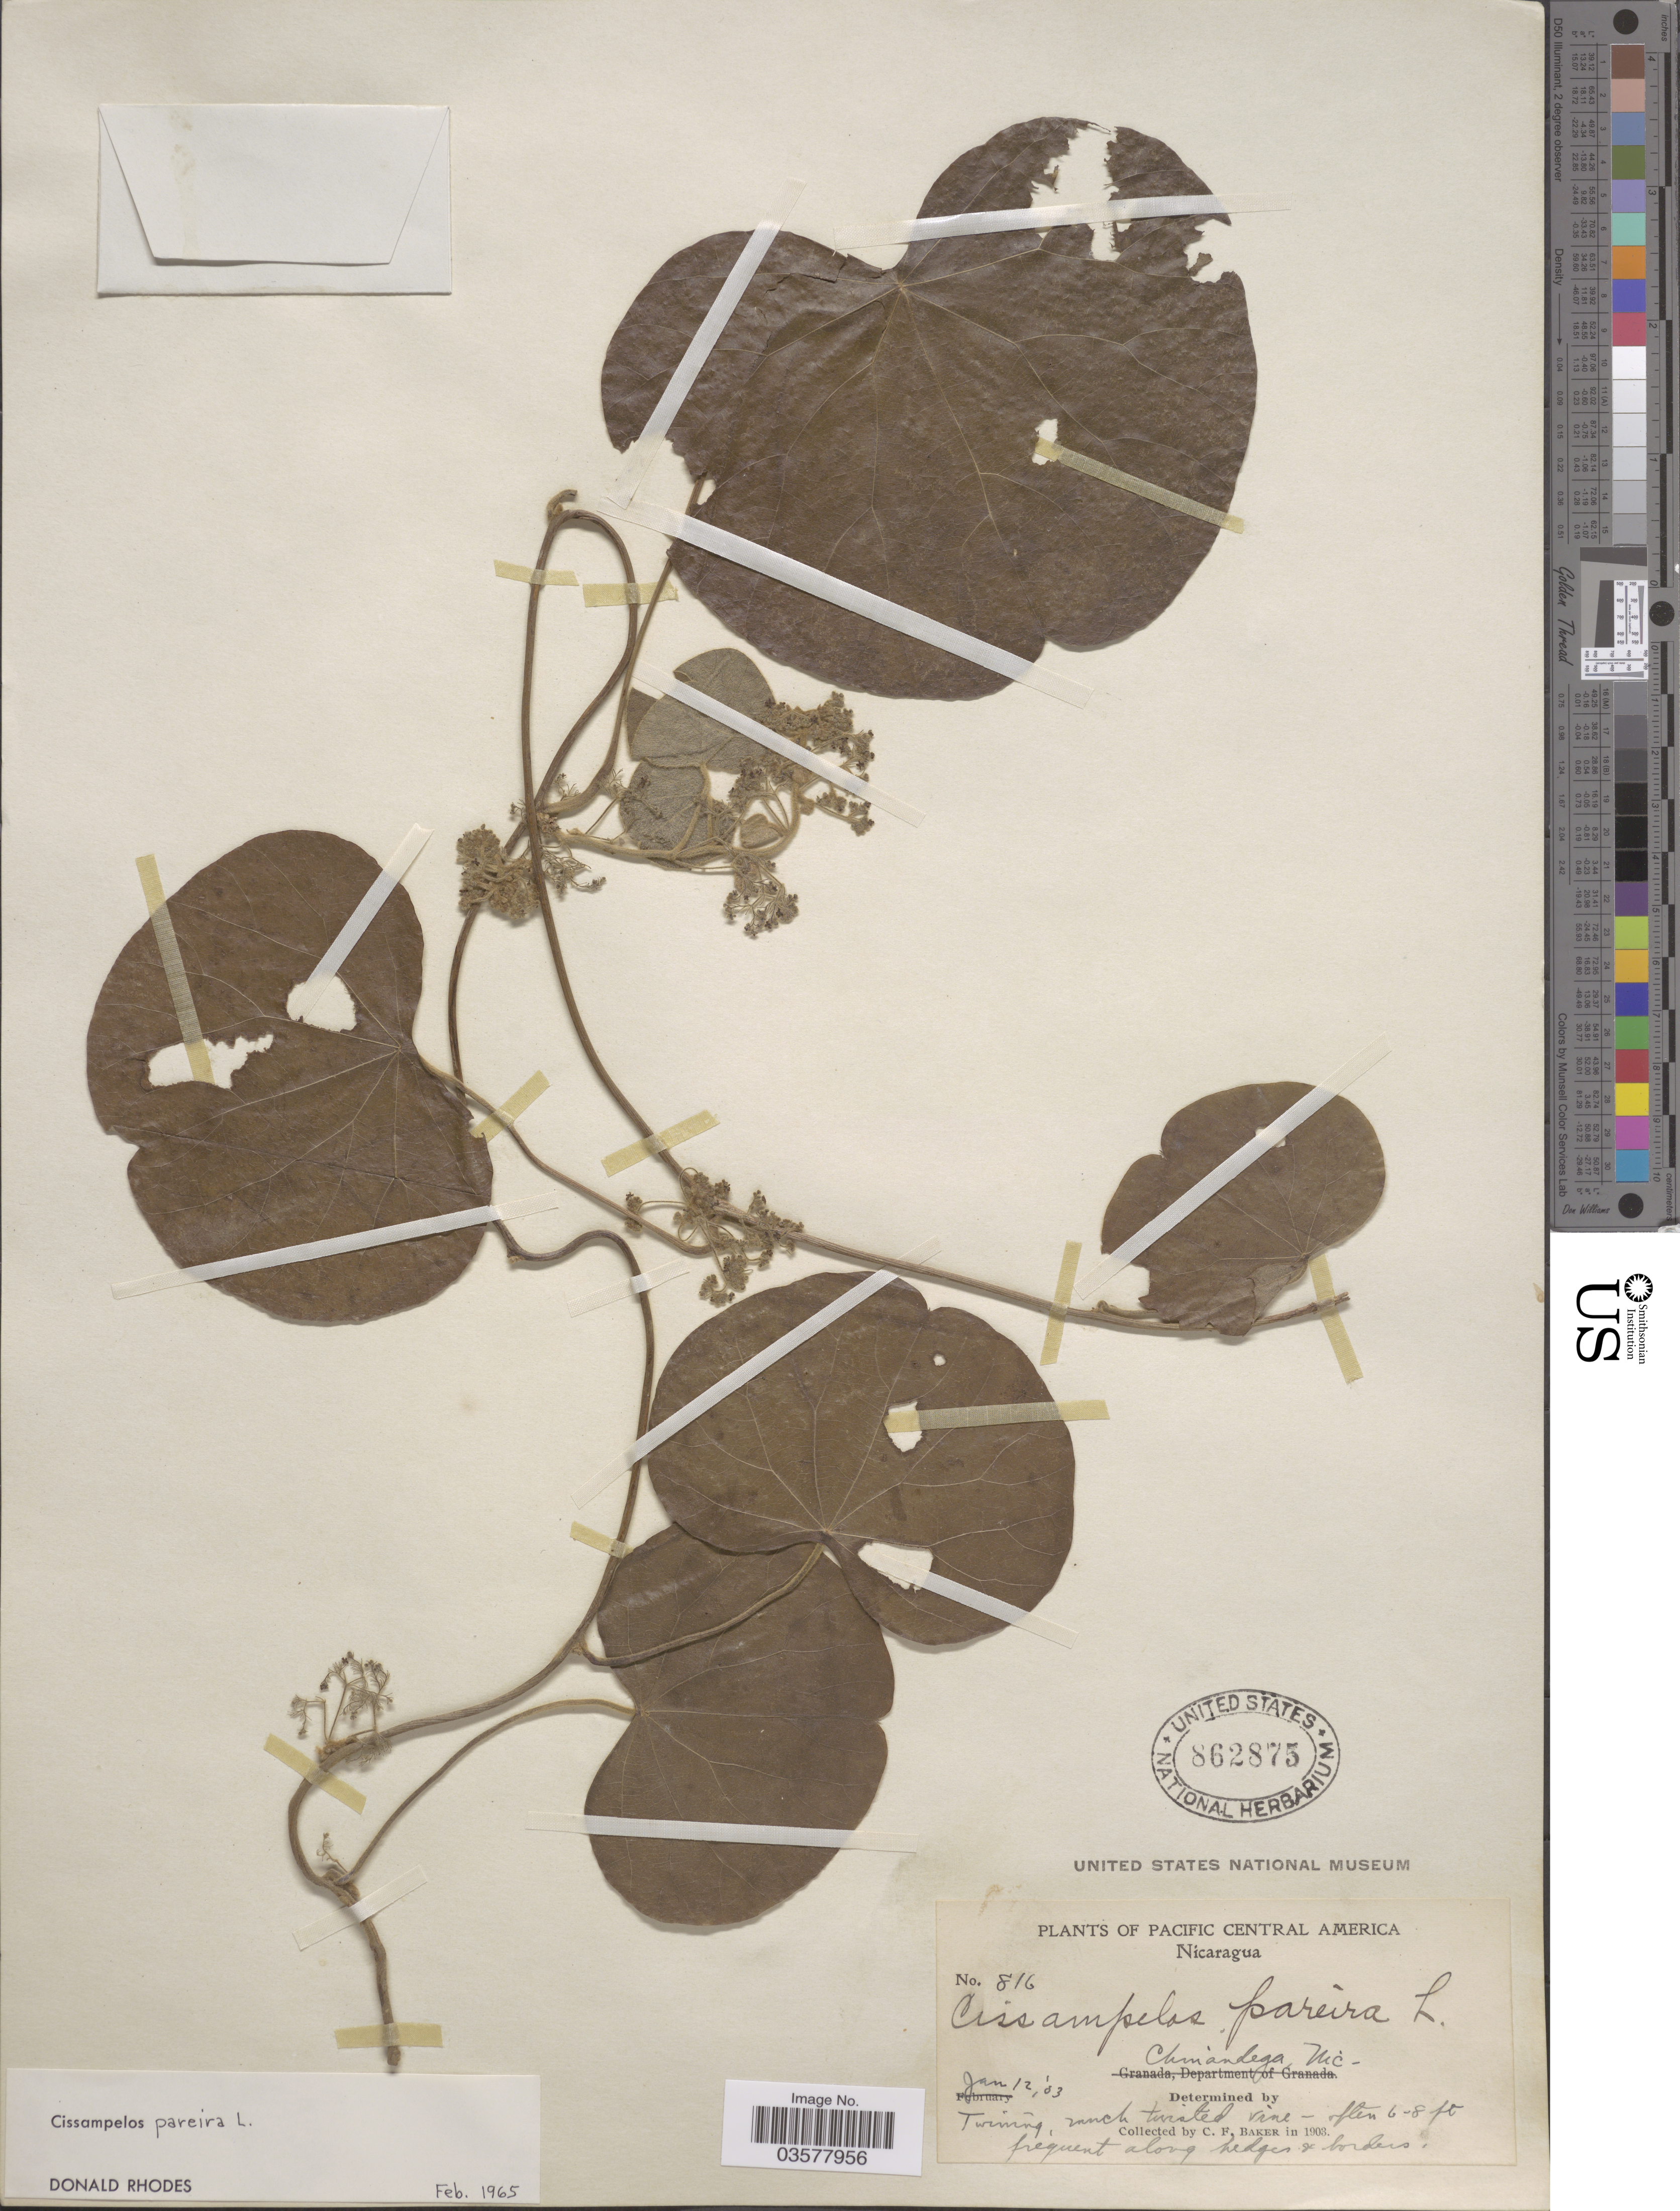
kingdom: Plantae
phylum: Tracheophyta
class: Magnoliopsida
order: Ranunculales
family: Menispermaceae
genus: Cissampelos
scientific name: Cissampelos pareira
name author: L.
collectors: C. F. Baker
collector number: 816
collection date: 1903-01-12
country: Nicaragua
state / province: Chinandega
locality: Pacific Central America.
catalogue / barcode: US 862875